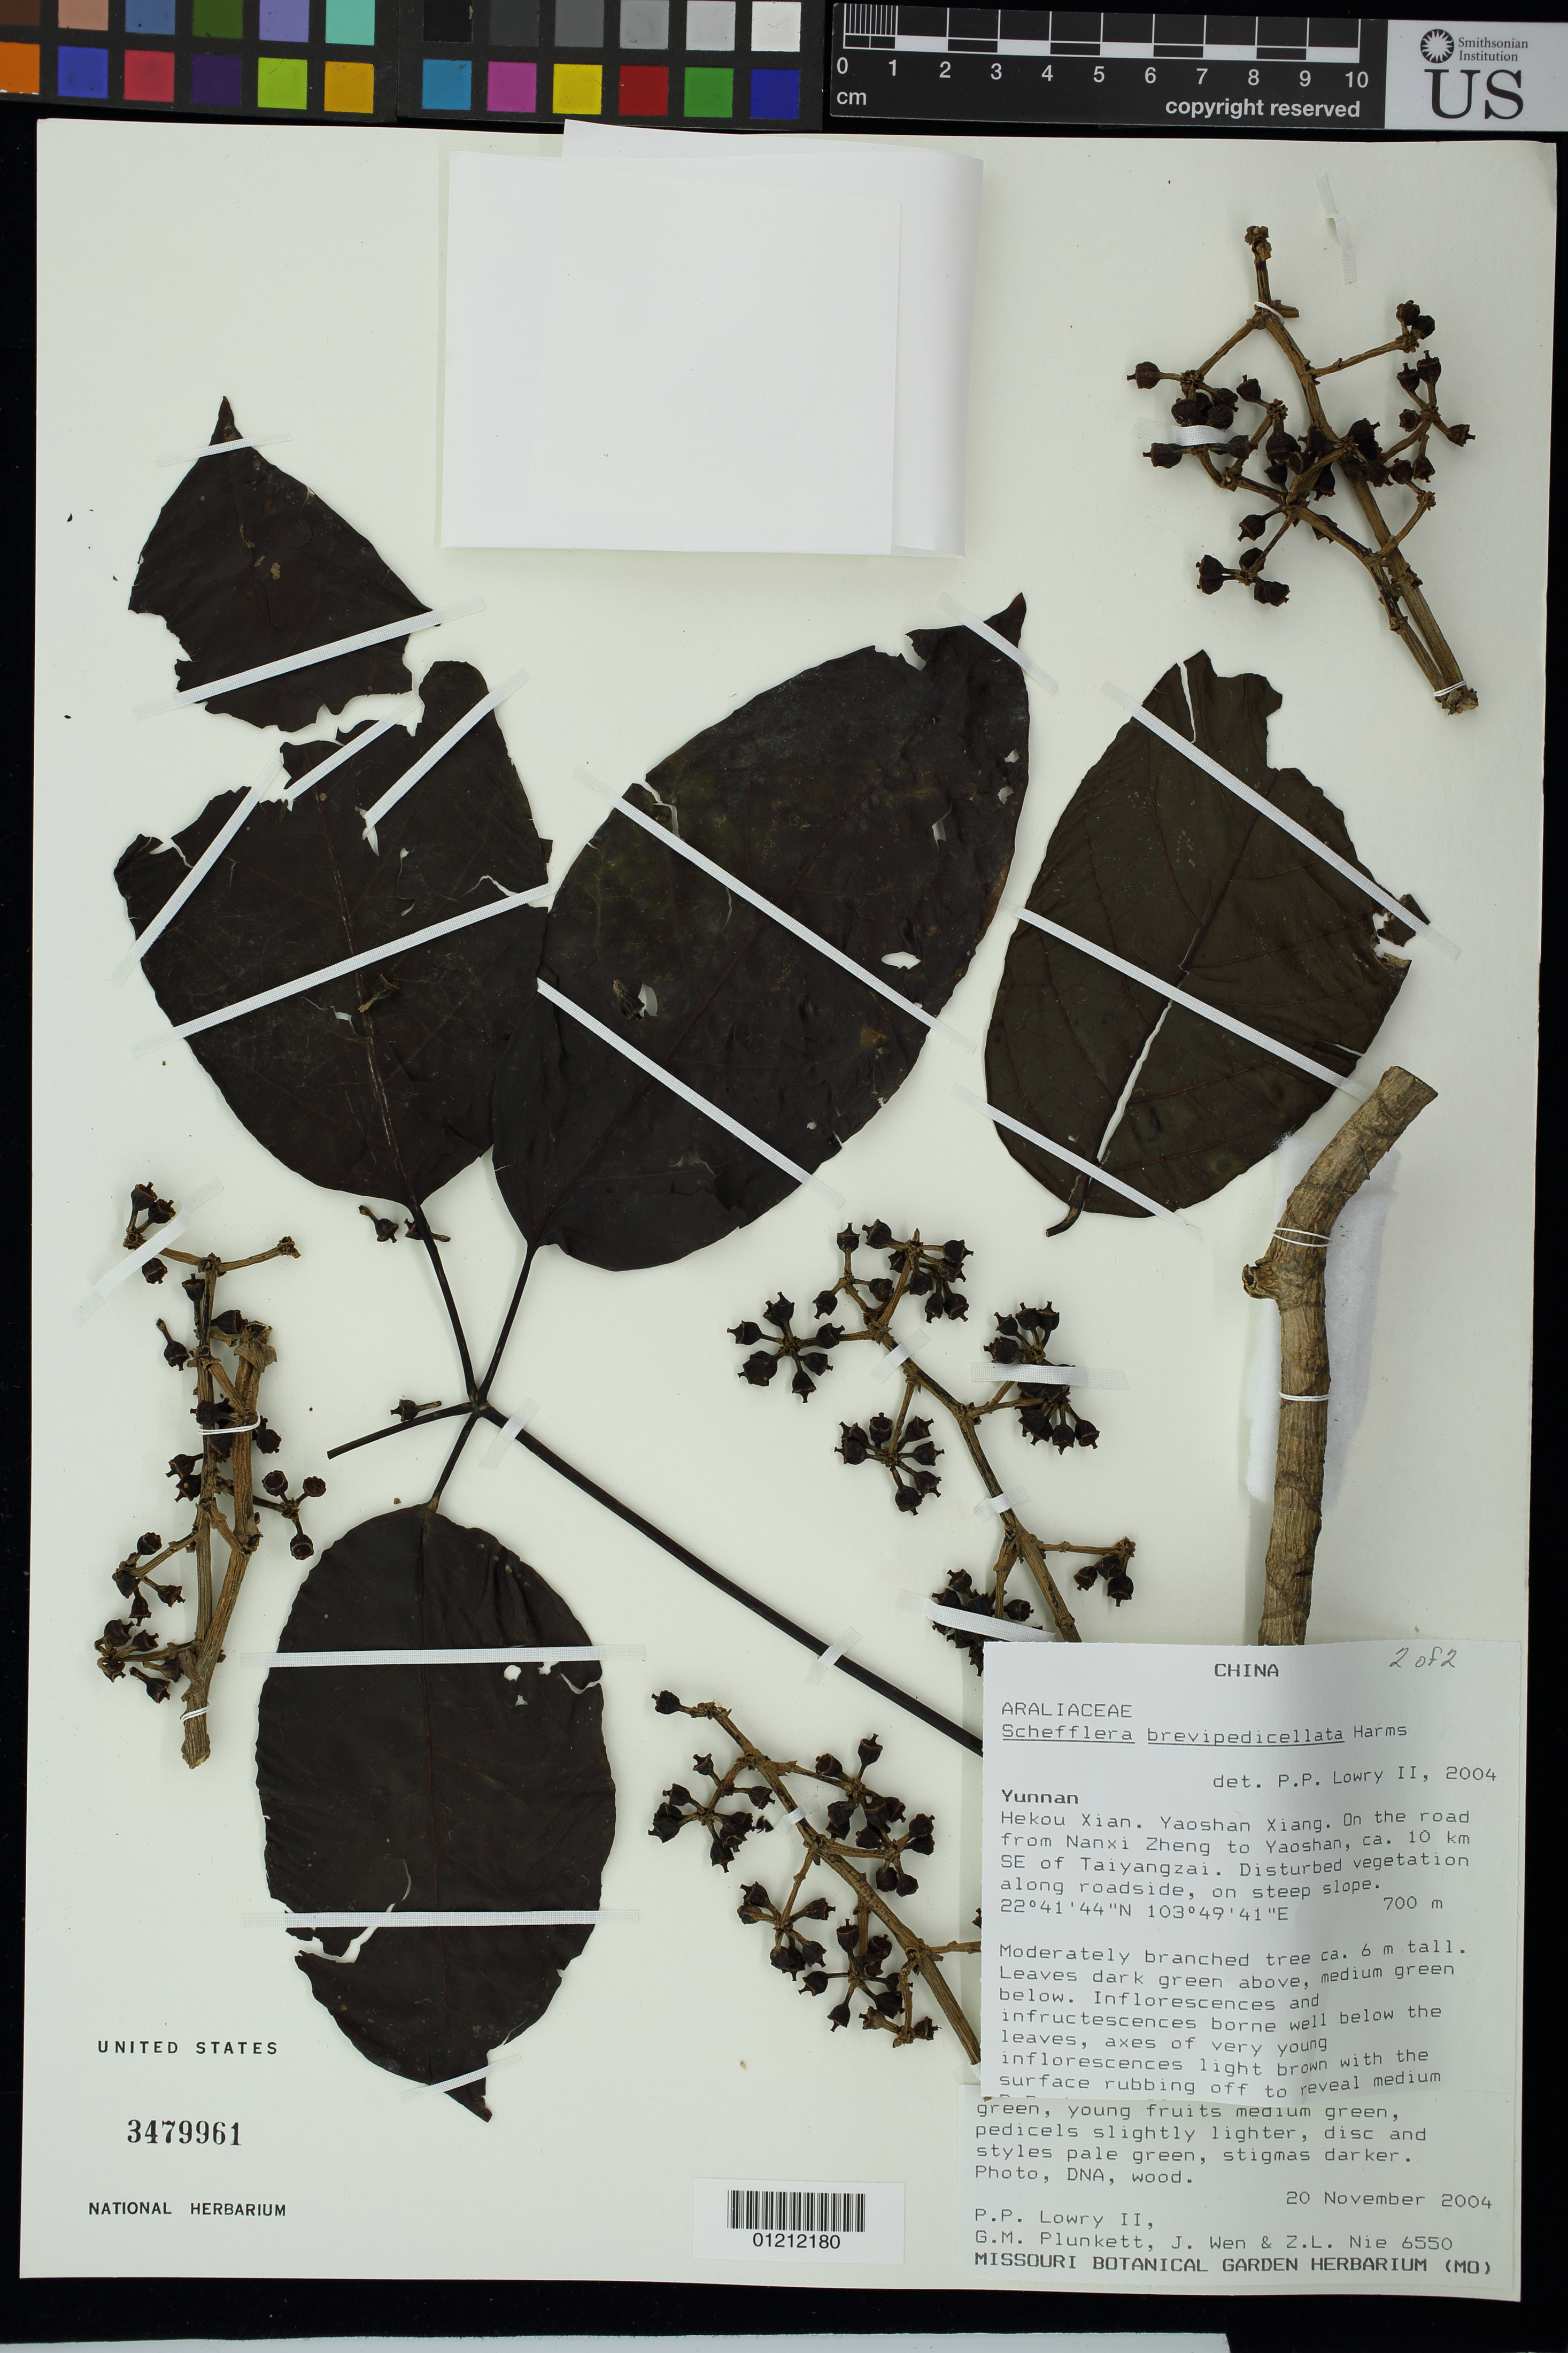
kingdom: Plantae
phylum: Tracheophyta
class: Magnoliopsida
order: Apiales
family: Araliaceae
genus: Schefflera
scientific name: Schefflera brevipedicellata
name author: Harms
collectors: P. P. Lowry, G. M. Plunkett, J. Wen & Z. Nie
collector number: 6550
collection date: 2004-11-20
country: China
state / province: Yunnan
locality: Hekou Xian. Yaoshan Xiang. On the road from Nanxi Zheng to Yaoshan, ca. 10 km SE of Taiyangzai.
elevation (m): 700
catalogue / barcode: US 3479961